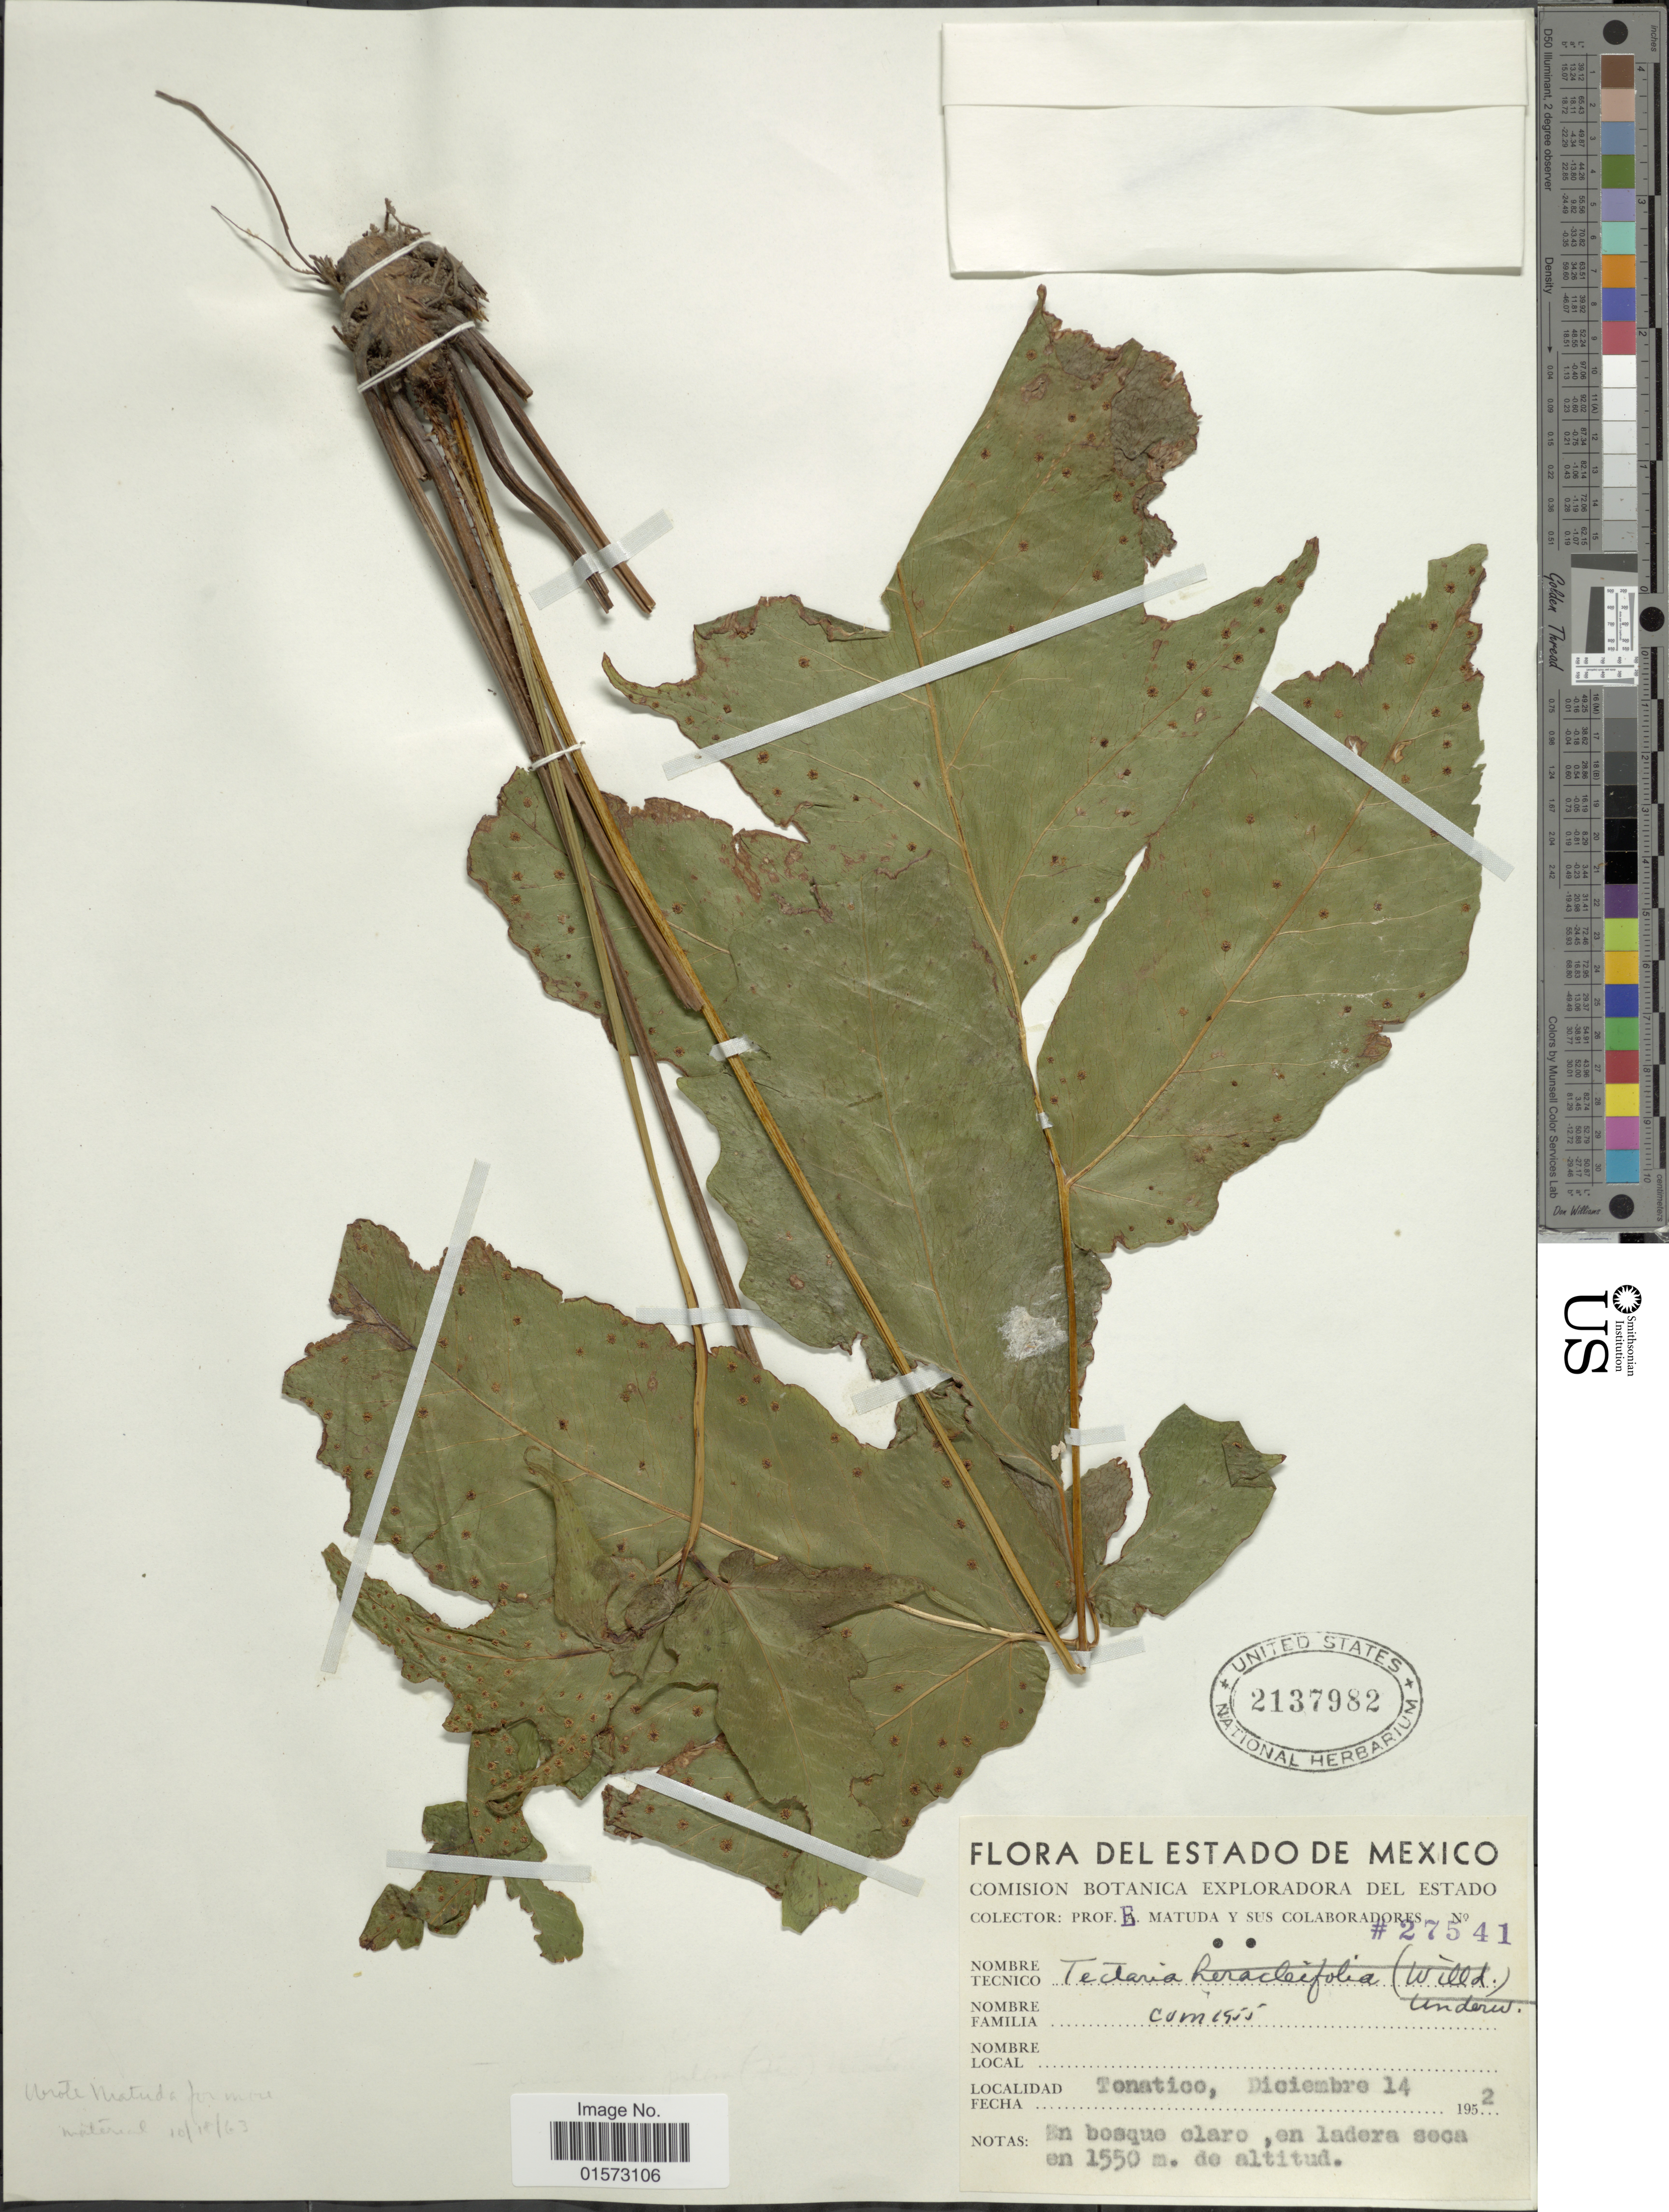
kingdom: Plantae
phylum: Tracheophyta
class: Polypodiopsida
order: Polypodiales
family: Tectariaceae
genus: Tectaria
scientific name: Tectaria heracleifolia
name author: (Willd.) Underw.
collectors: -. Matuda & Sus Colaboradores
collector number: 27541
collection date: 1952-12-14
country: Mexico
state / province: México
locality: Tonatico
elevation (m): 1550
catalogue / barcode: US 2137982